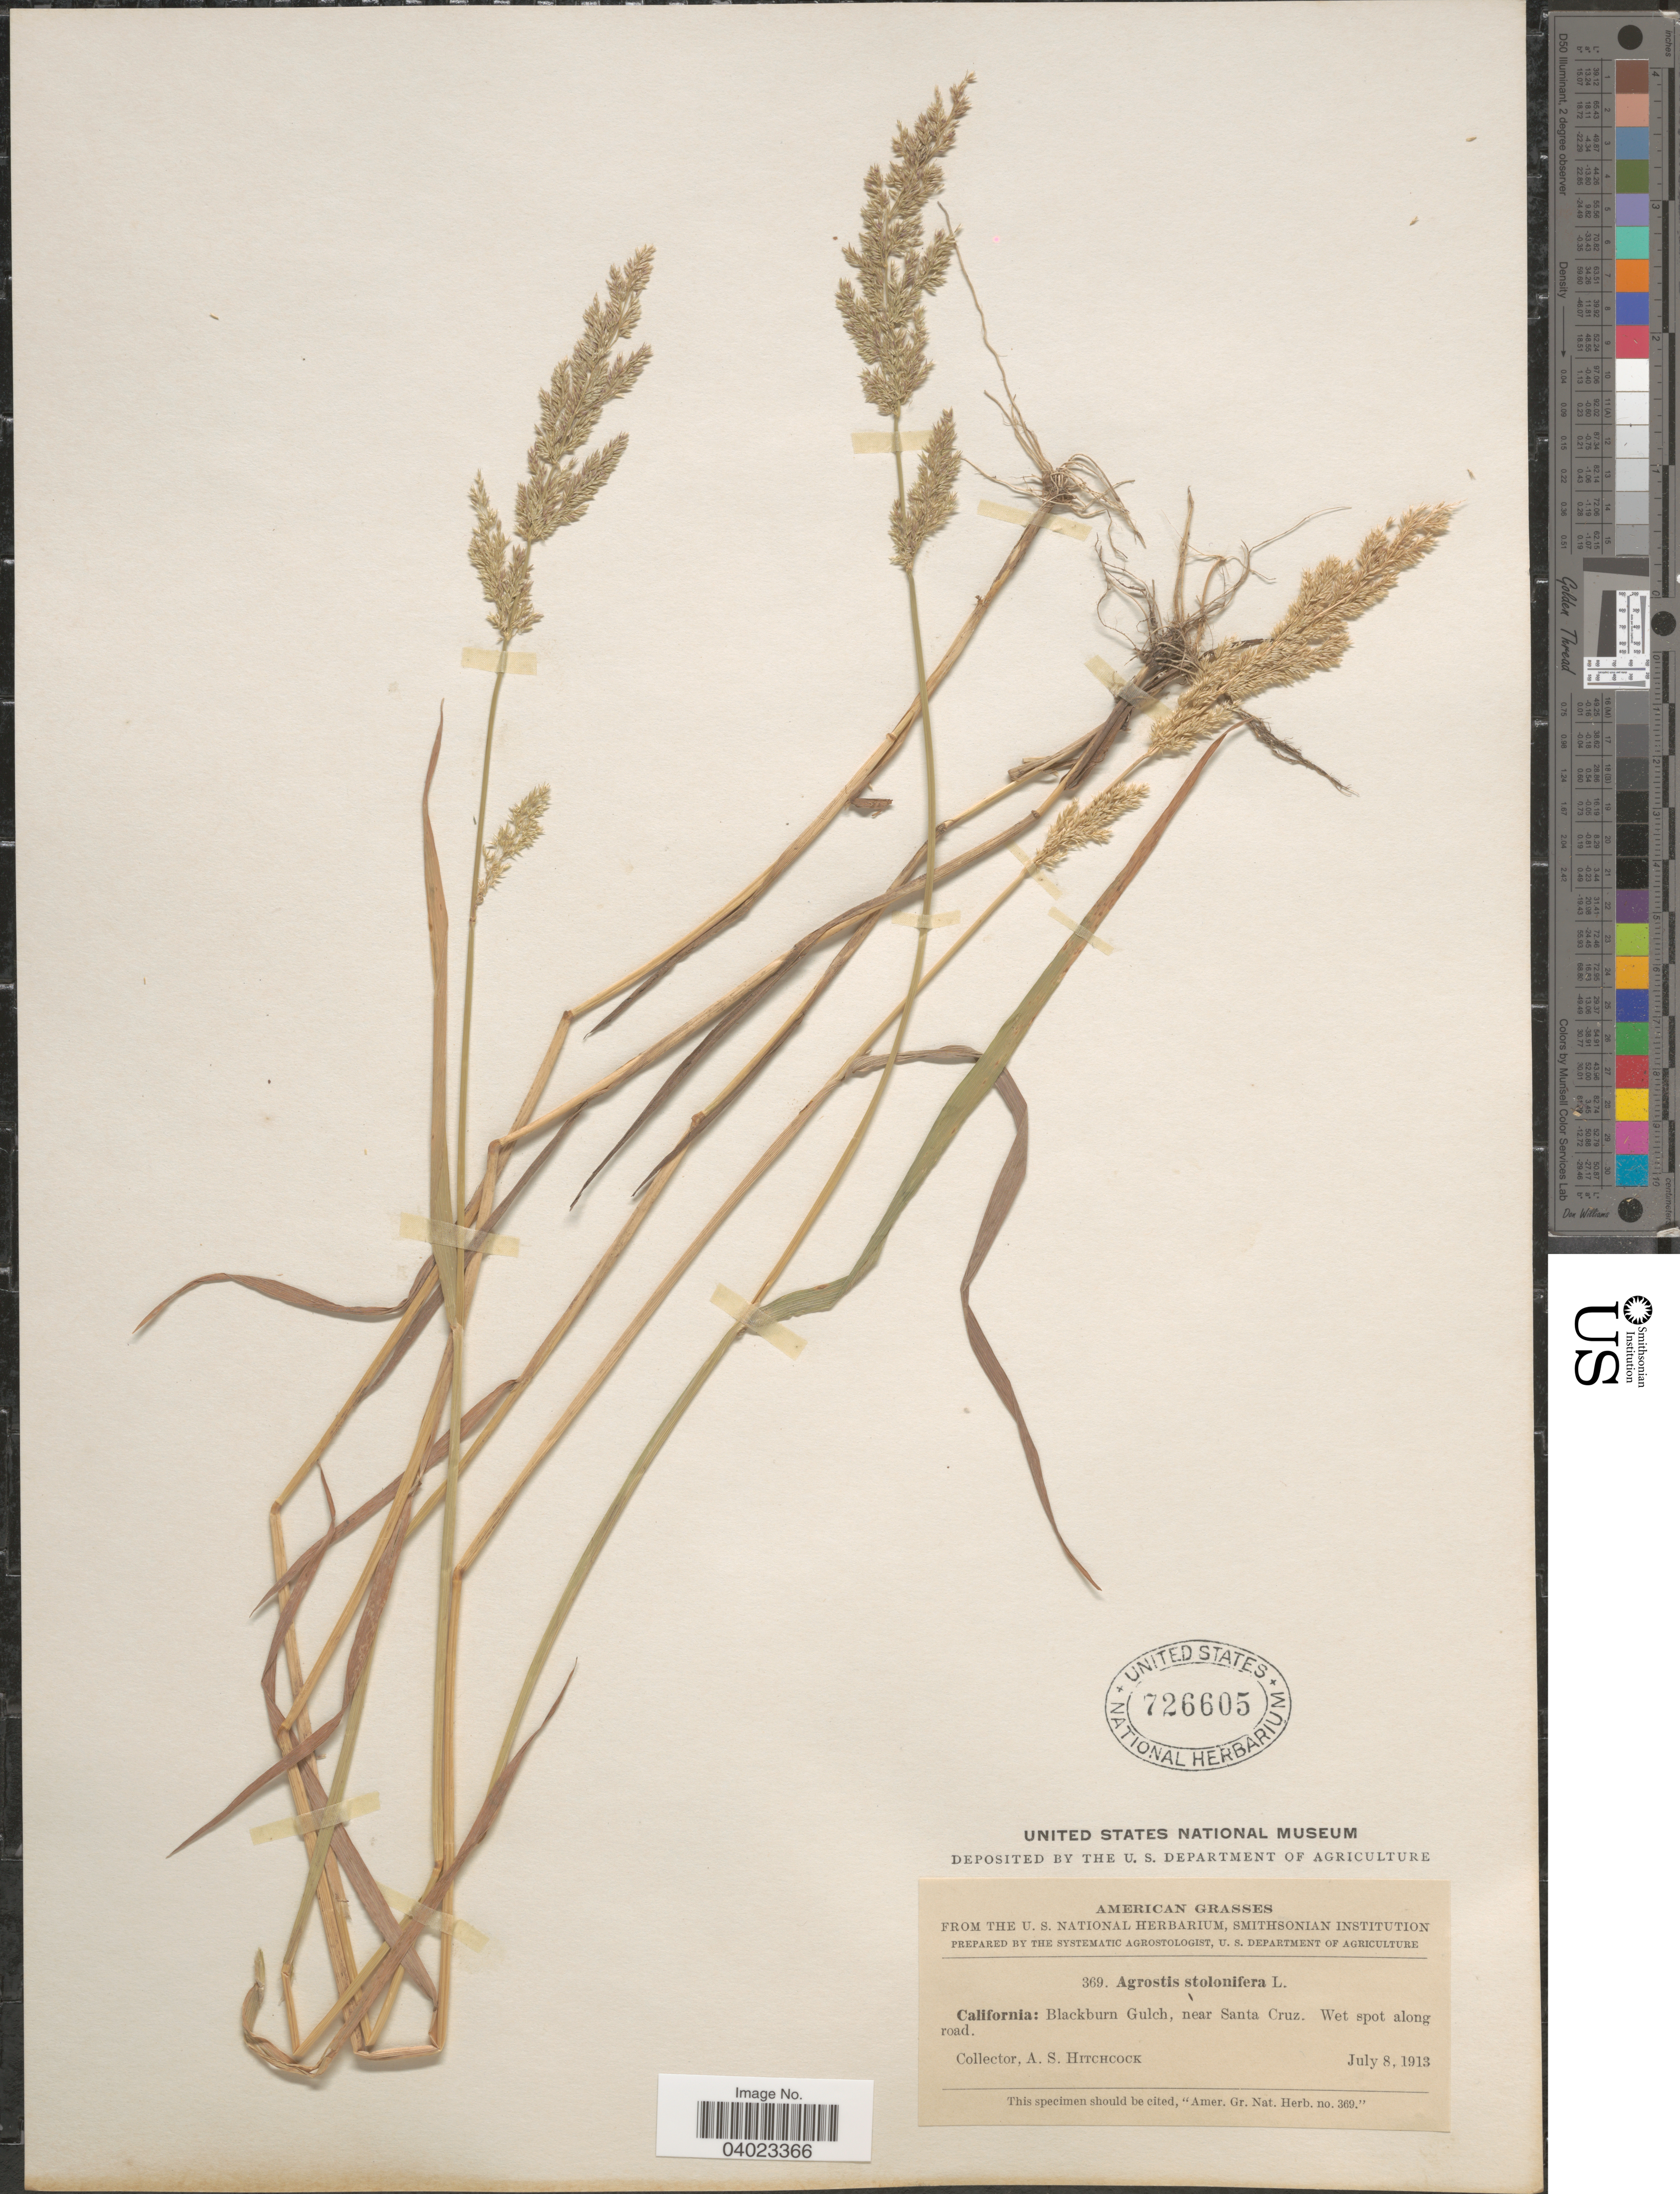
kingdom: Plantae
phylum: Tracheophyta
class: Liliopsida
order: Poales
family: Poaceae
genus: Agrostis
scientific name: Agrostis stolonifera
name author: L.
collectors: A. S. Hitchcock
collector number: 369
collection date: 1913-07-08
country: United States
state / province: California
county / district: Santa Cruz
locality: Blackburn Gulch, near Santa Cruz. Wet spot along road.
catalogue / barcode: US 726605